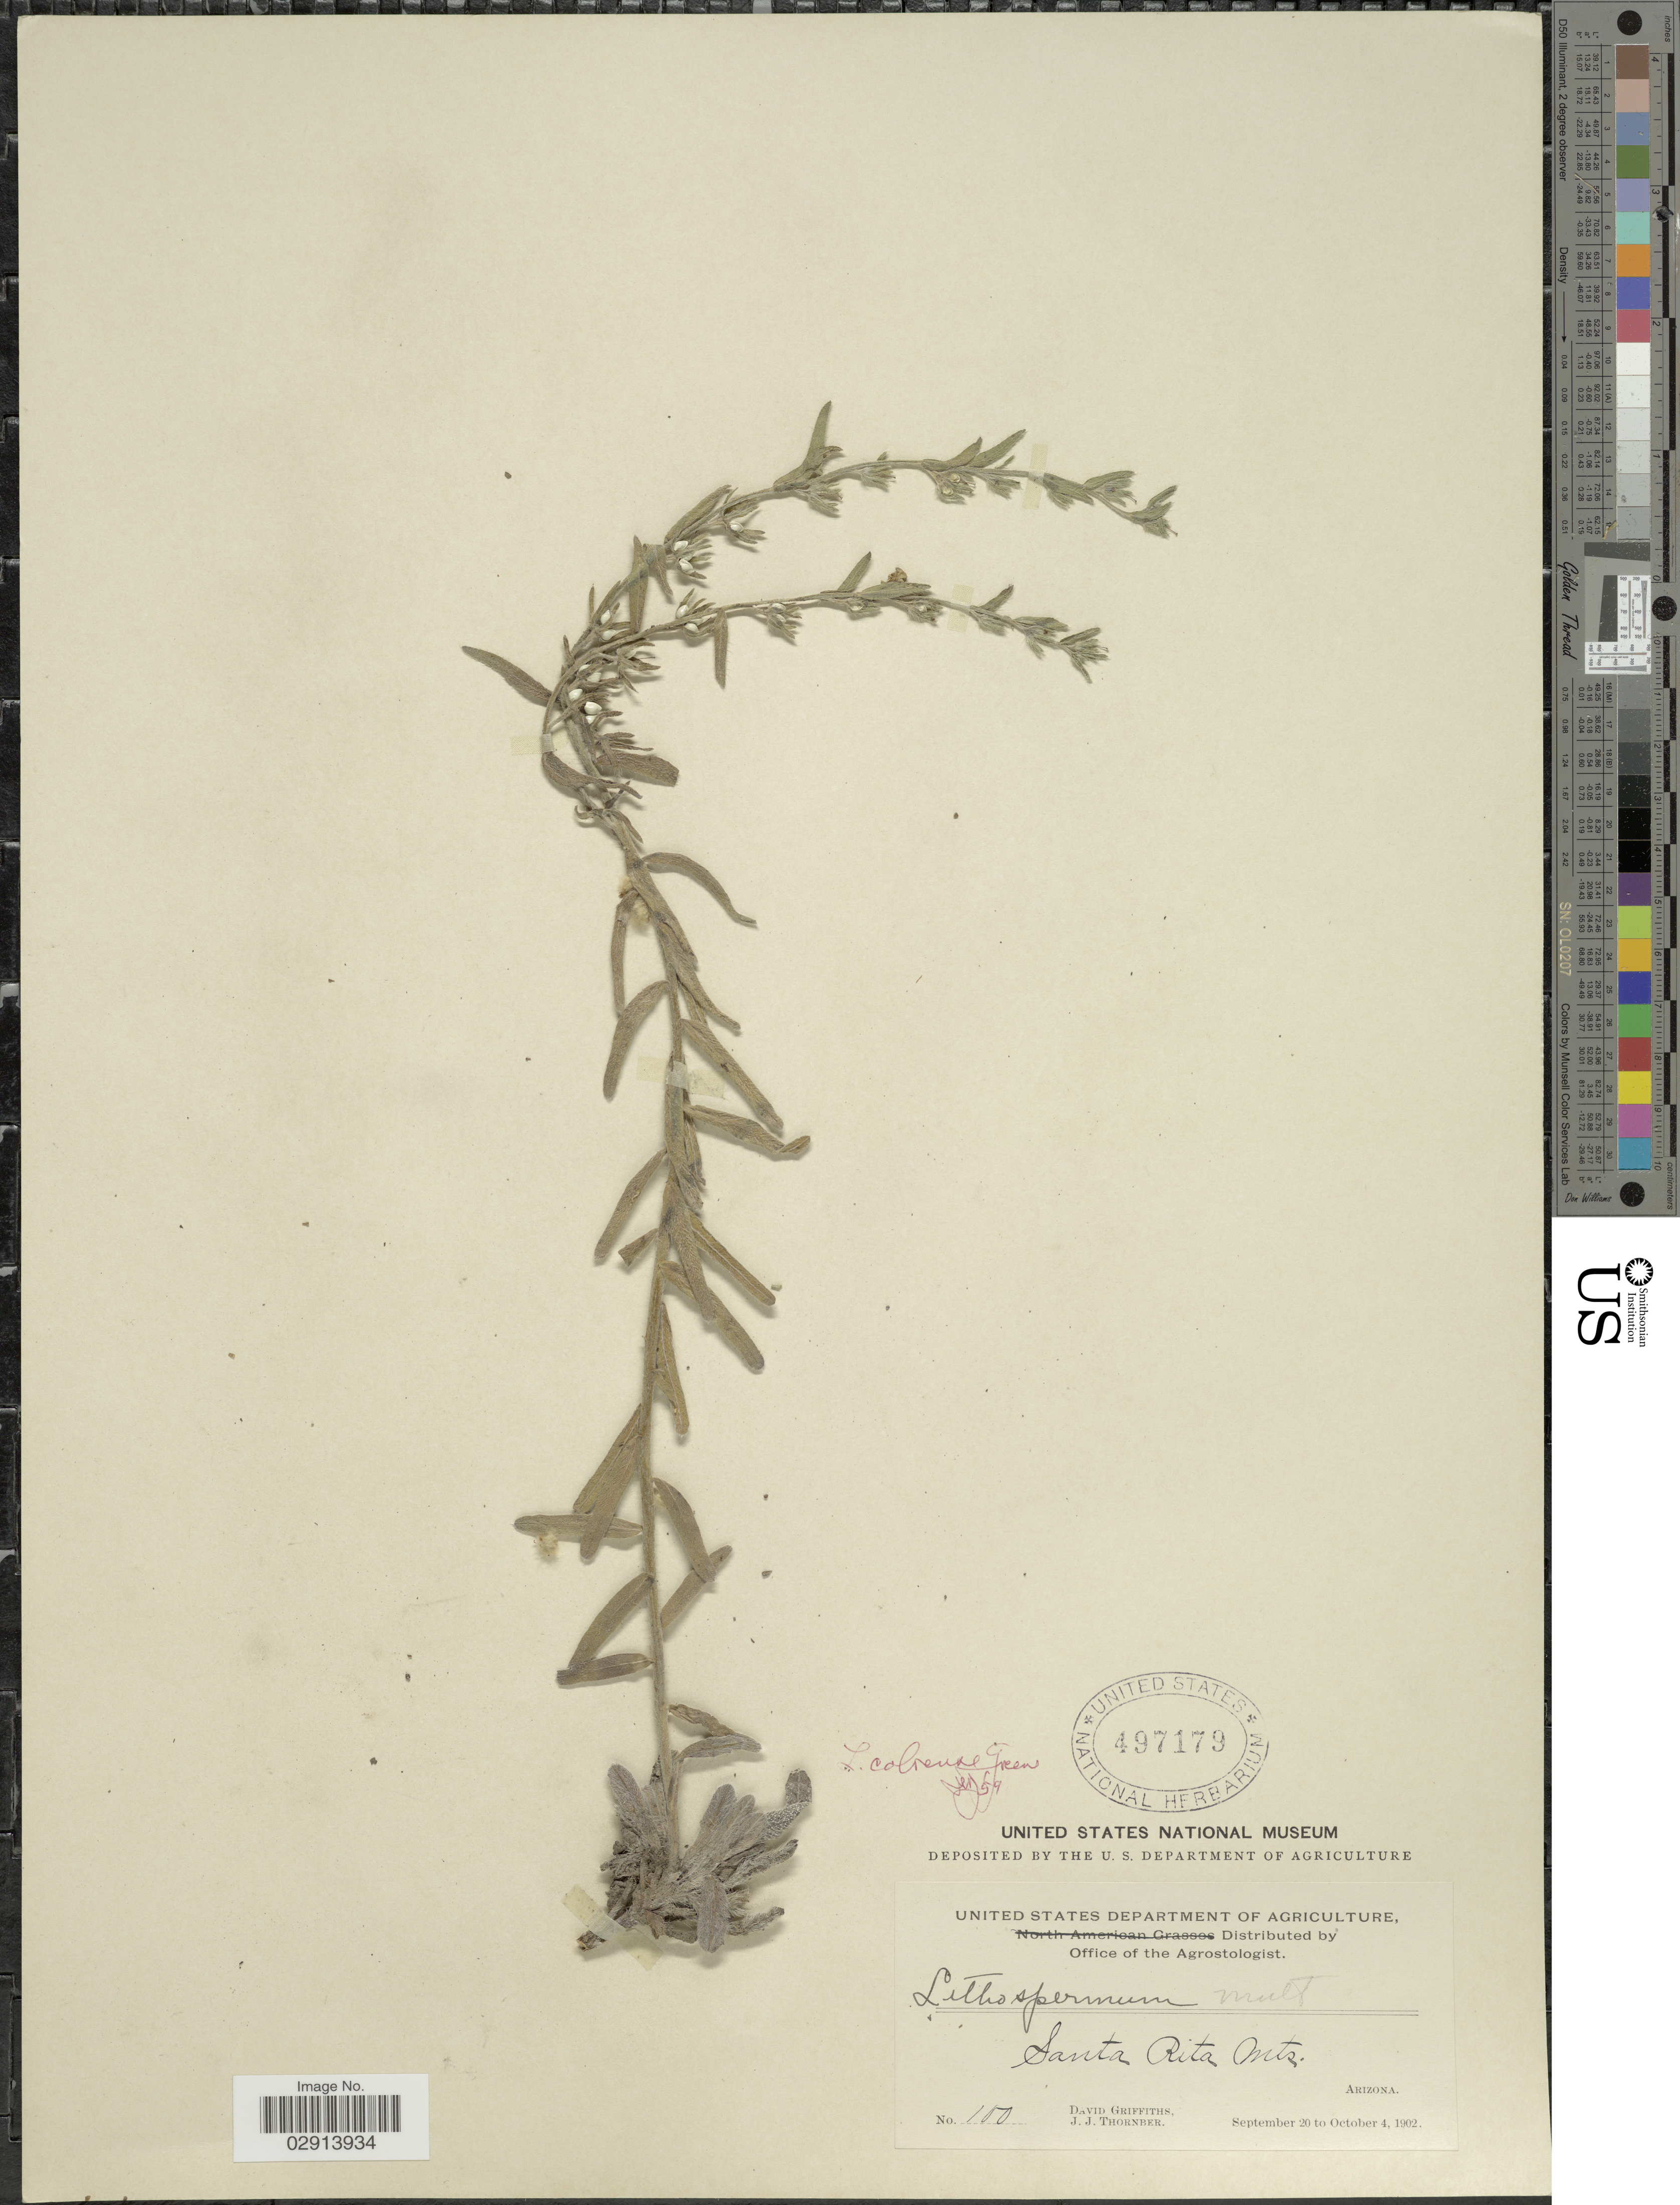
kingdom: Plantae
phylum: Tracheophyta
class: Magnoliopsida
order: Boraginales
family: Boraginaceae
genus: Lithospermum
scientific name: Lithospermum cobrense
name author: Greene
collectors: D. Griffiths & J. Thornber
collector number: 100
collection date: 1902-09-20/1902-10-04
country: United States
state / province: Arizona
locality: Santa Rita Mts.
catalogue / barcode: US 497179